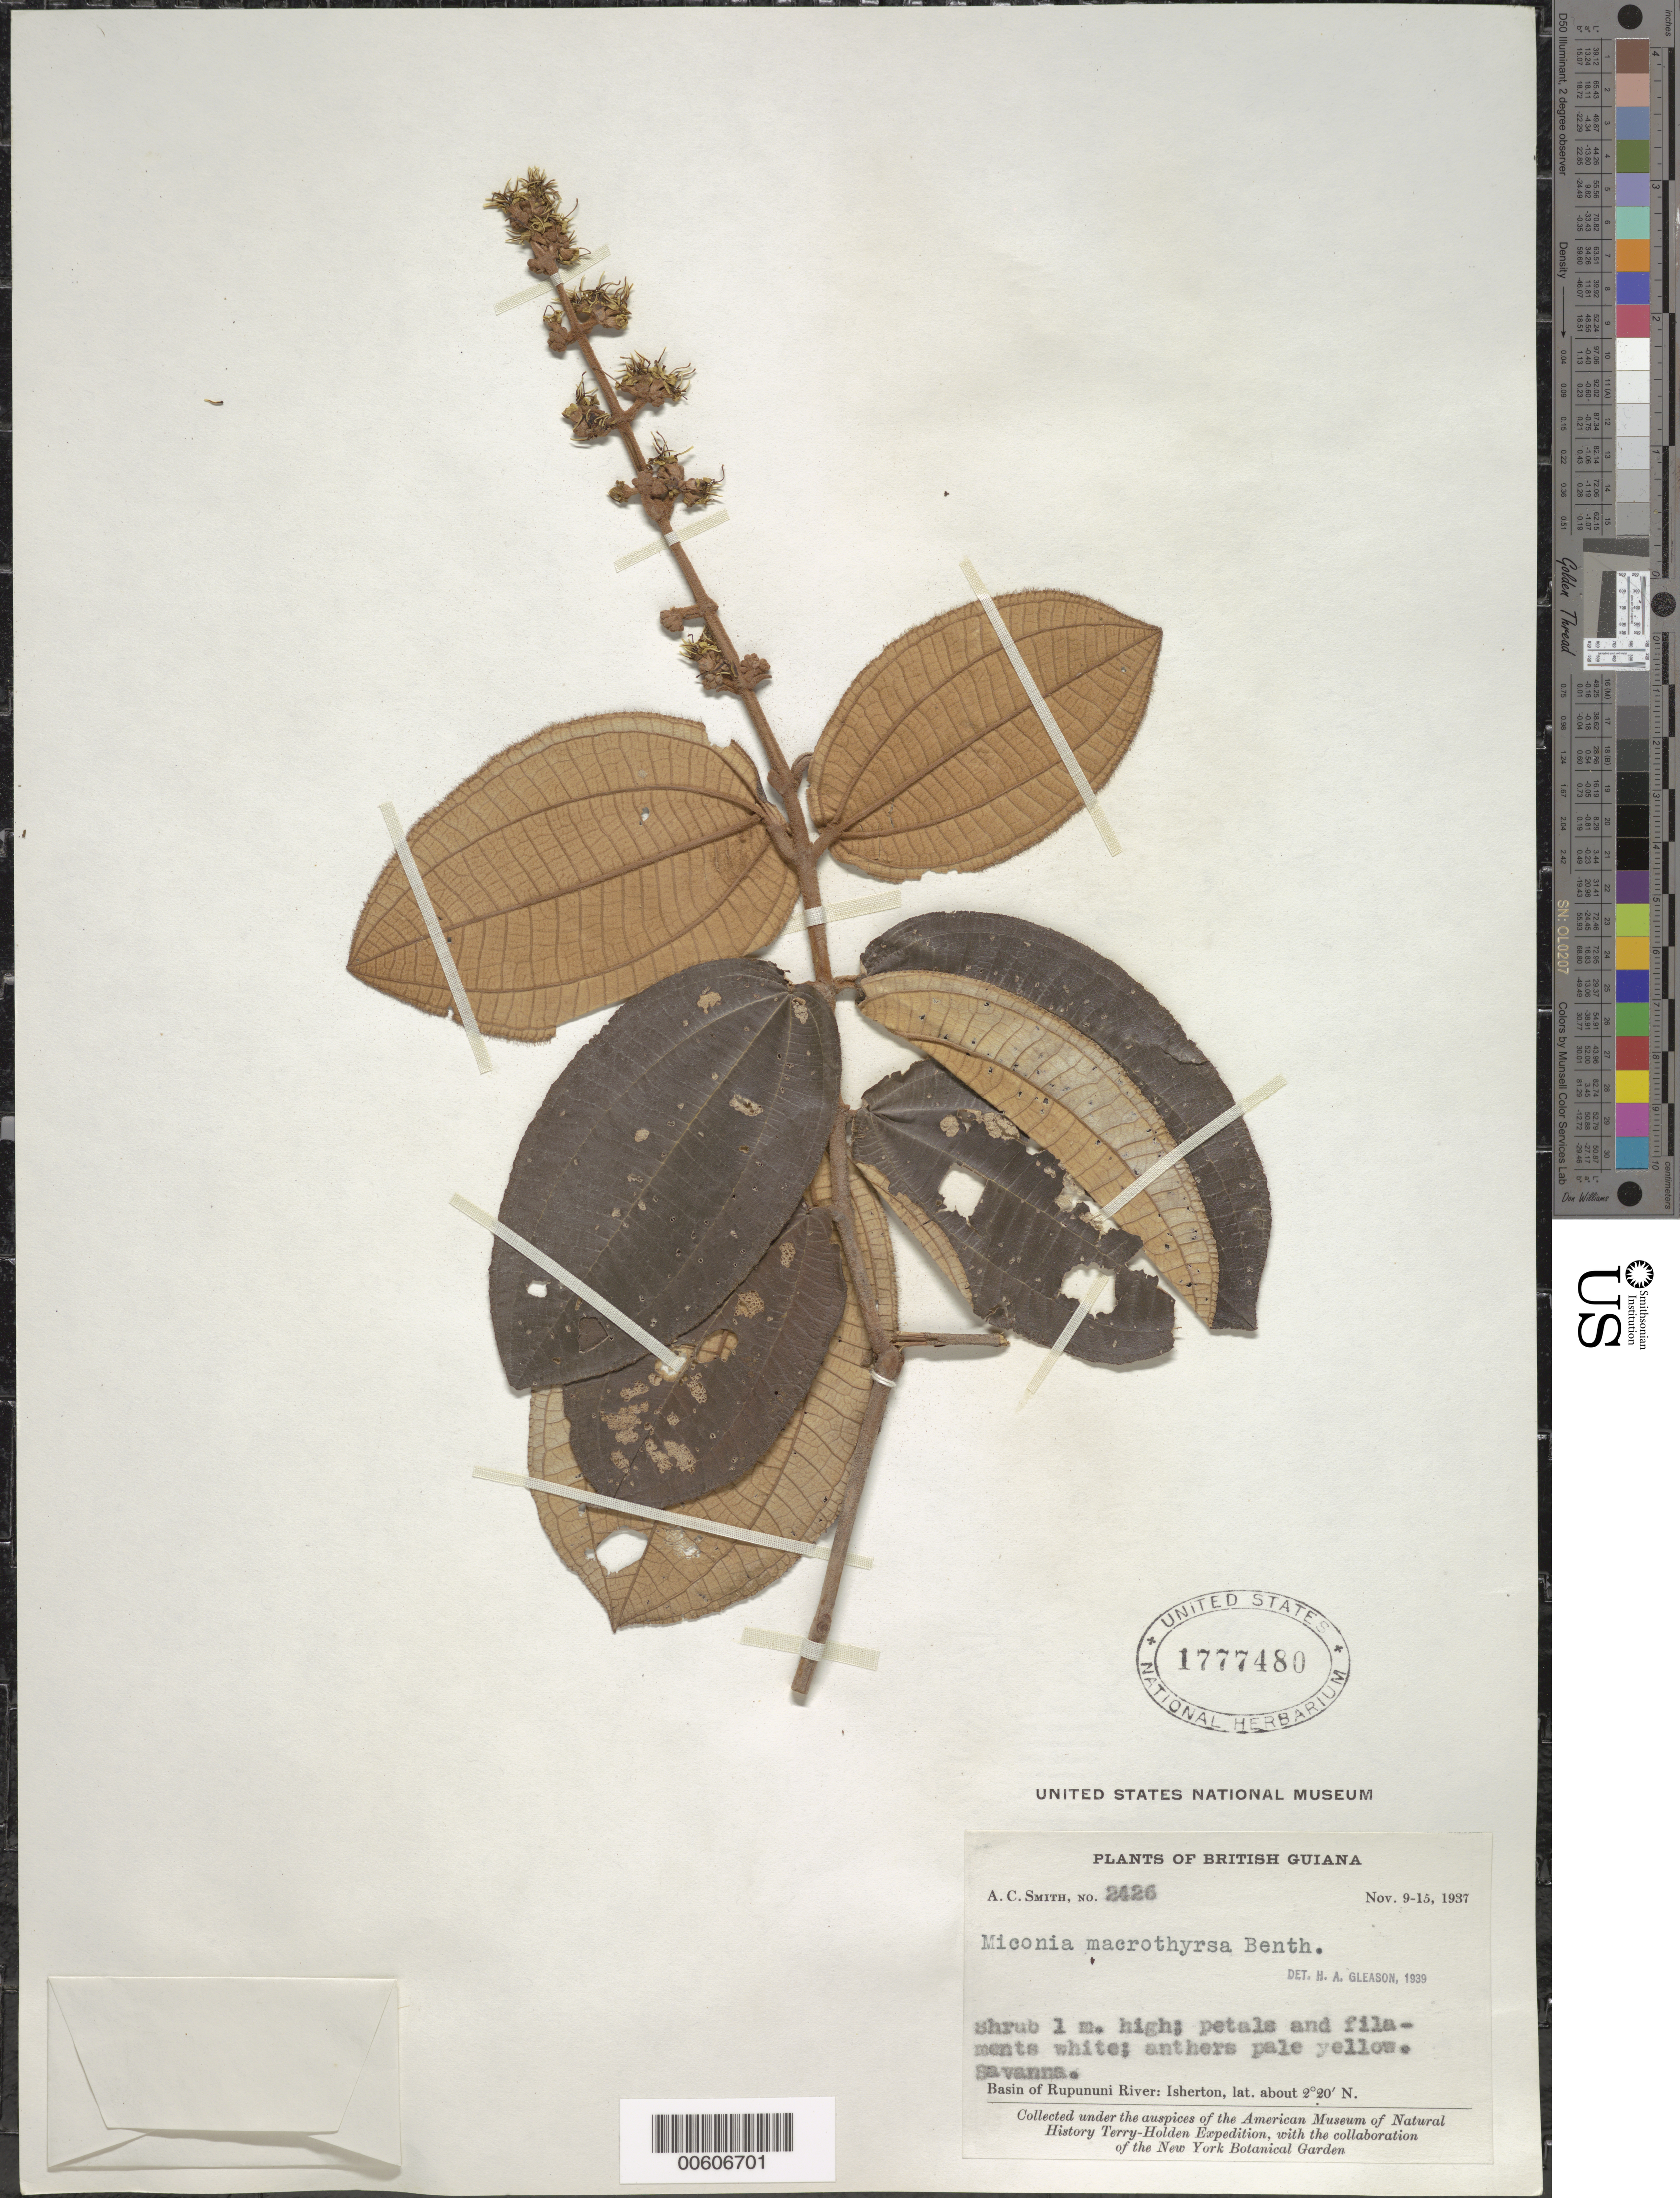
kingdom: Plantae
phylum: Tracheophyta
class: Magnoliopsida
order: Myrtales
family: Melastomataceae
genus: Miconia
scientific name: Miconia macrothyrsa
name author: Benth.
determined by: Gleason, H. A.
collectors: A. C. Smith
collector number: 2426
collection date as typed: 9-Nov-37 to 15-Nov-37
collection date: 1937-11-09/1937-11-15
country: Guyana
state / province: U. Takutu-U. Essequibo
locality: Isherton, basin of Rupununi River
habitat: Savannas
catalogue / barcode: US 1777480